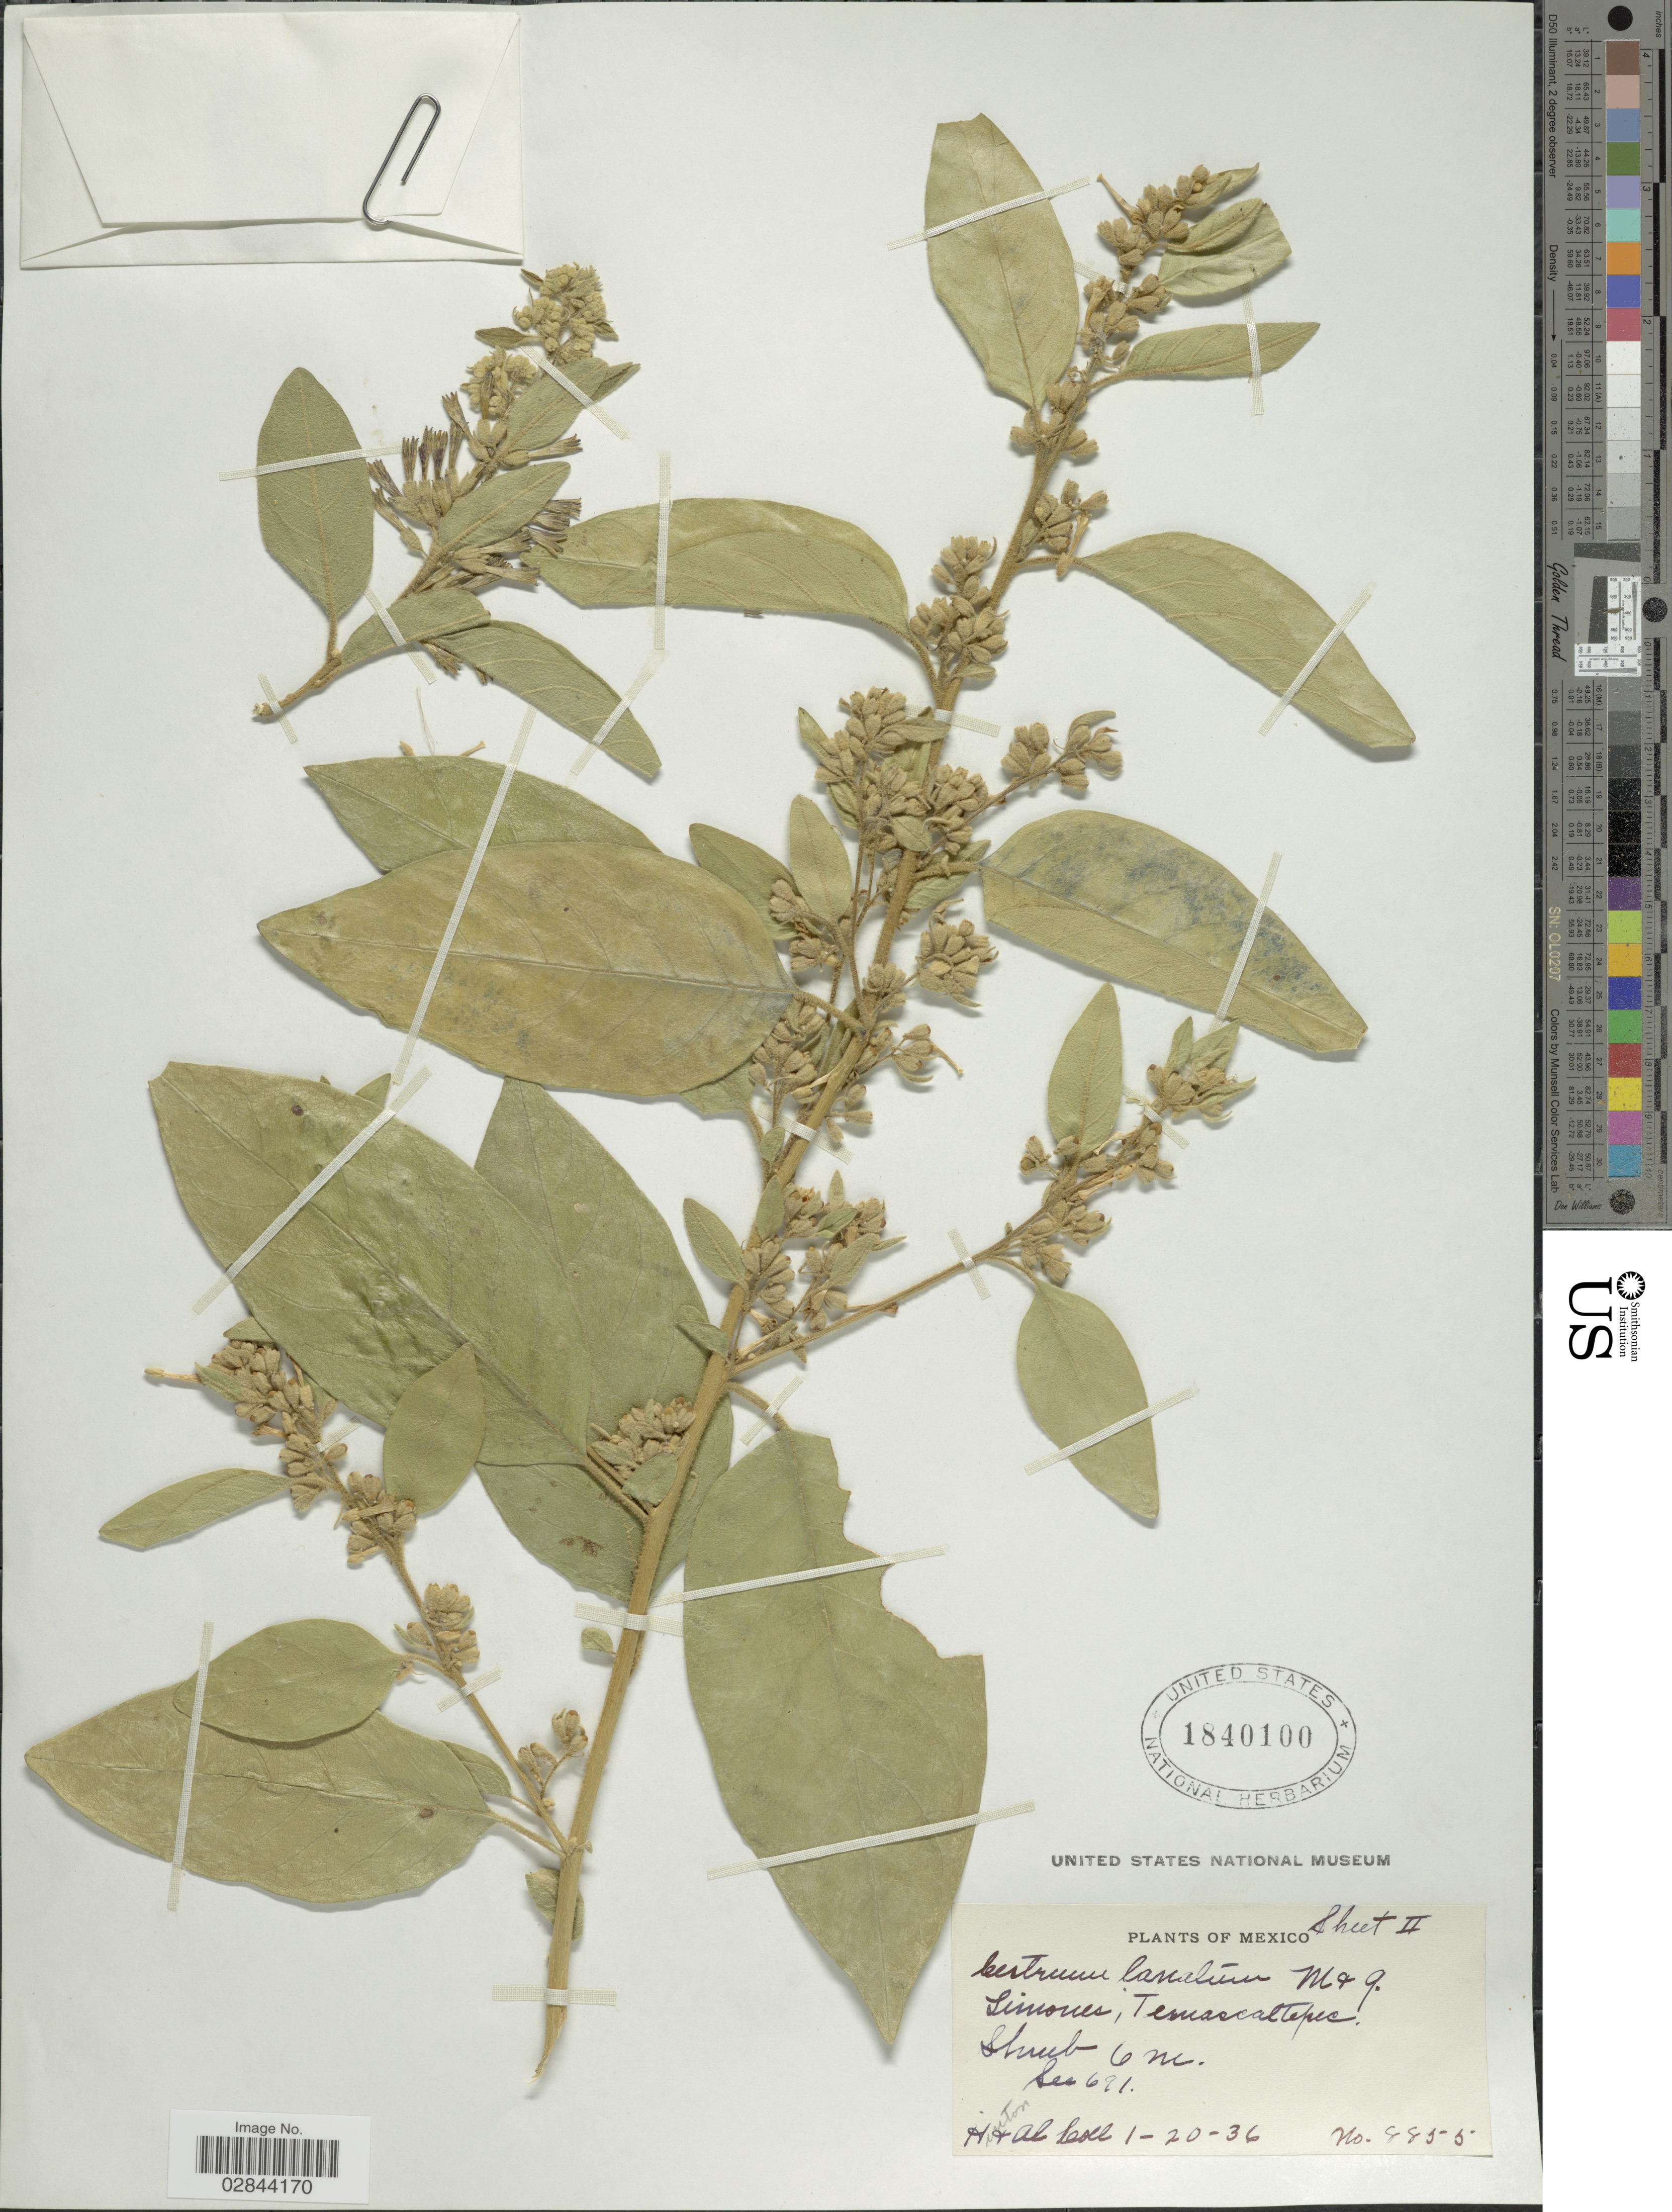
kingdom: Plantae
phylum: Tracheophyta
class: Magnoliopsida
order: Solanales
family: Solanaceae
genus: Cestrum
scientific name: Cestrum lanatum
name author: M. Martens & Galeotti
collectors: -- Hinton & et al.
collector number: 8855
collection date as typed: Transcribed d/m/y: 20/1/36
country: Mexico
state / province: México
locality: Limones, Temascaltepec.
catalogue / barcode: US 1840100